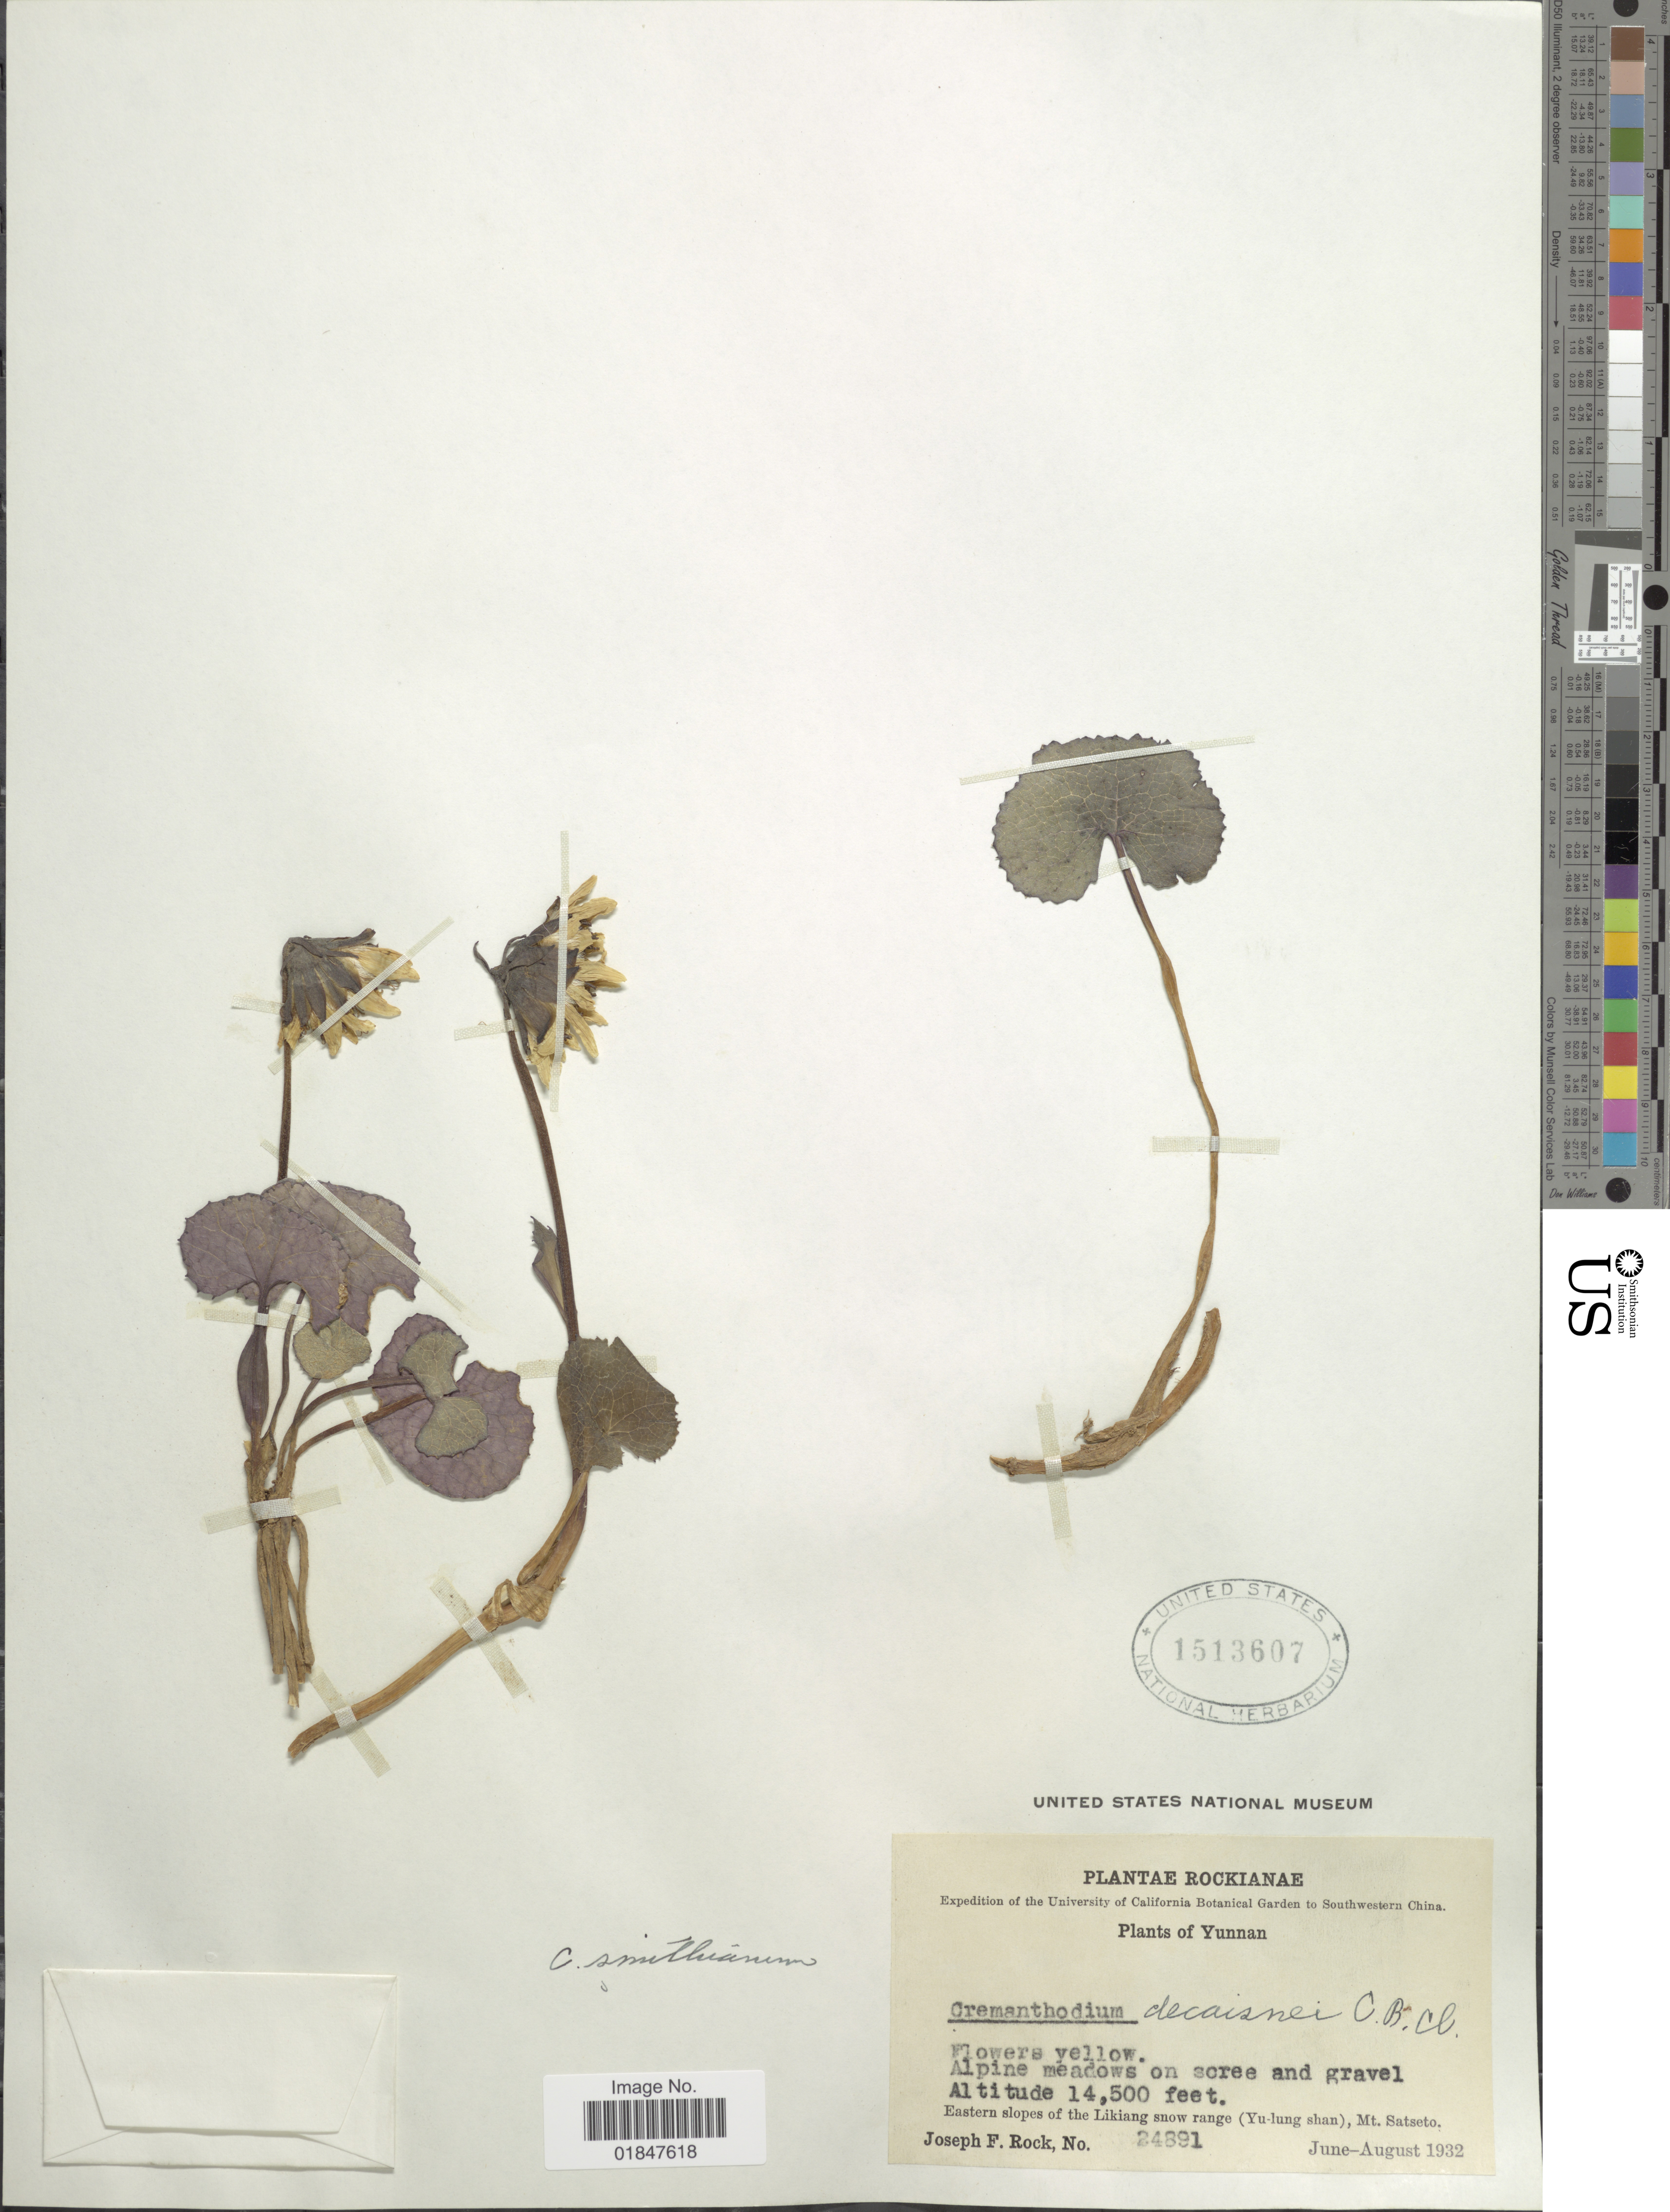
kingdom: Plantae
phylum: Tracheophyta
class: Magnoliopsida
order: Asterales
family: Asteraceae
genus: Cremanthodium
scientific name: Cremanthodium smithianum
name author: (Hand.-Mazz.) Hand.-Mazz.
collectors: J. F. Rock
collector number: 24891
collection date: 1932-06/1932-08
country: China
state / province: Yunnan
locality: Eastern slopes of the Likiang snow range (Yu-lung shan), Mt. Satseto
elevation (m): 4420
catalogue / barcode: US 1513607